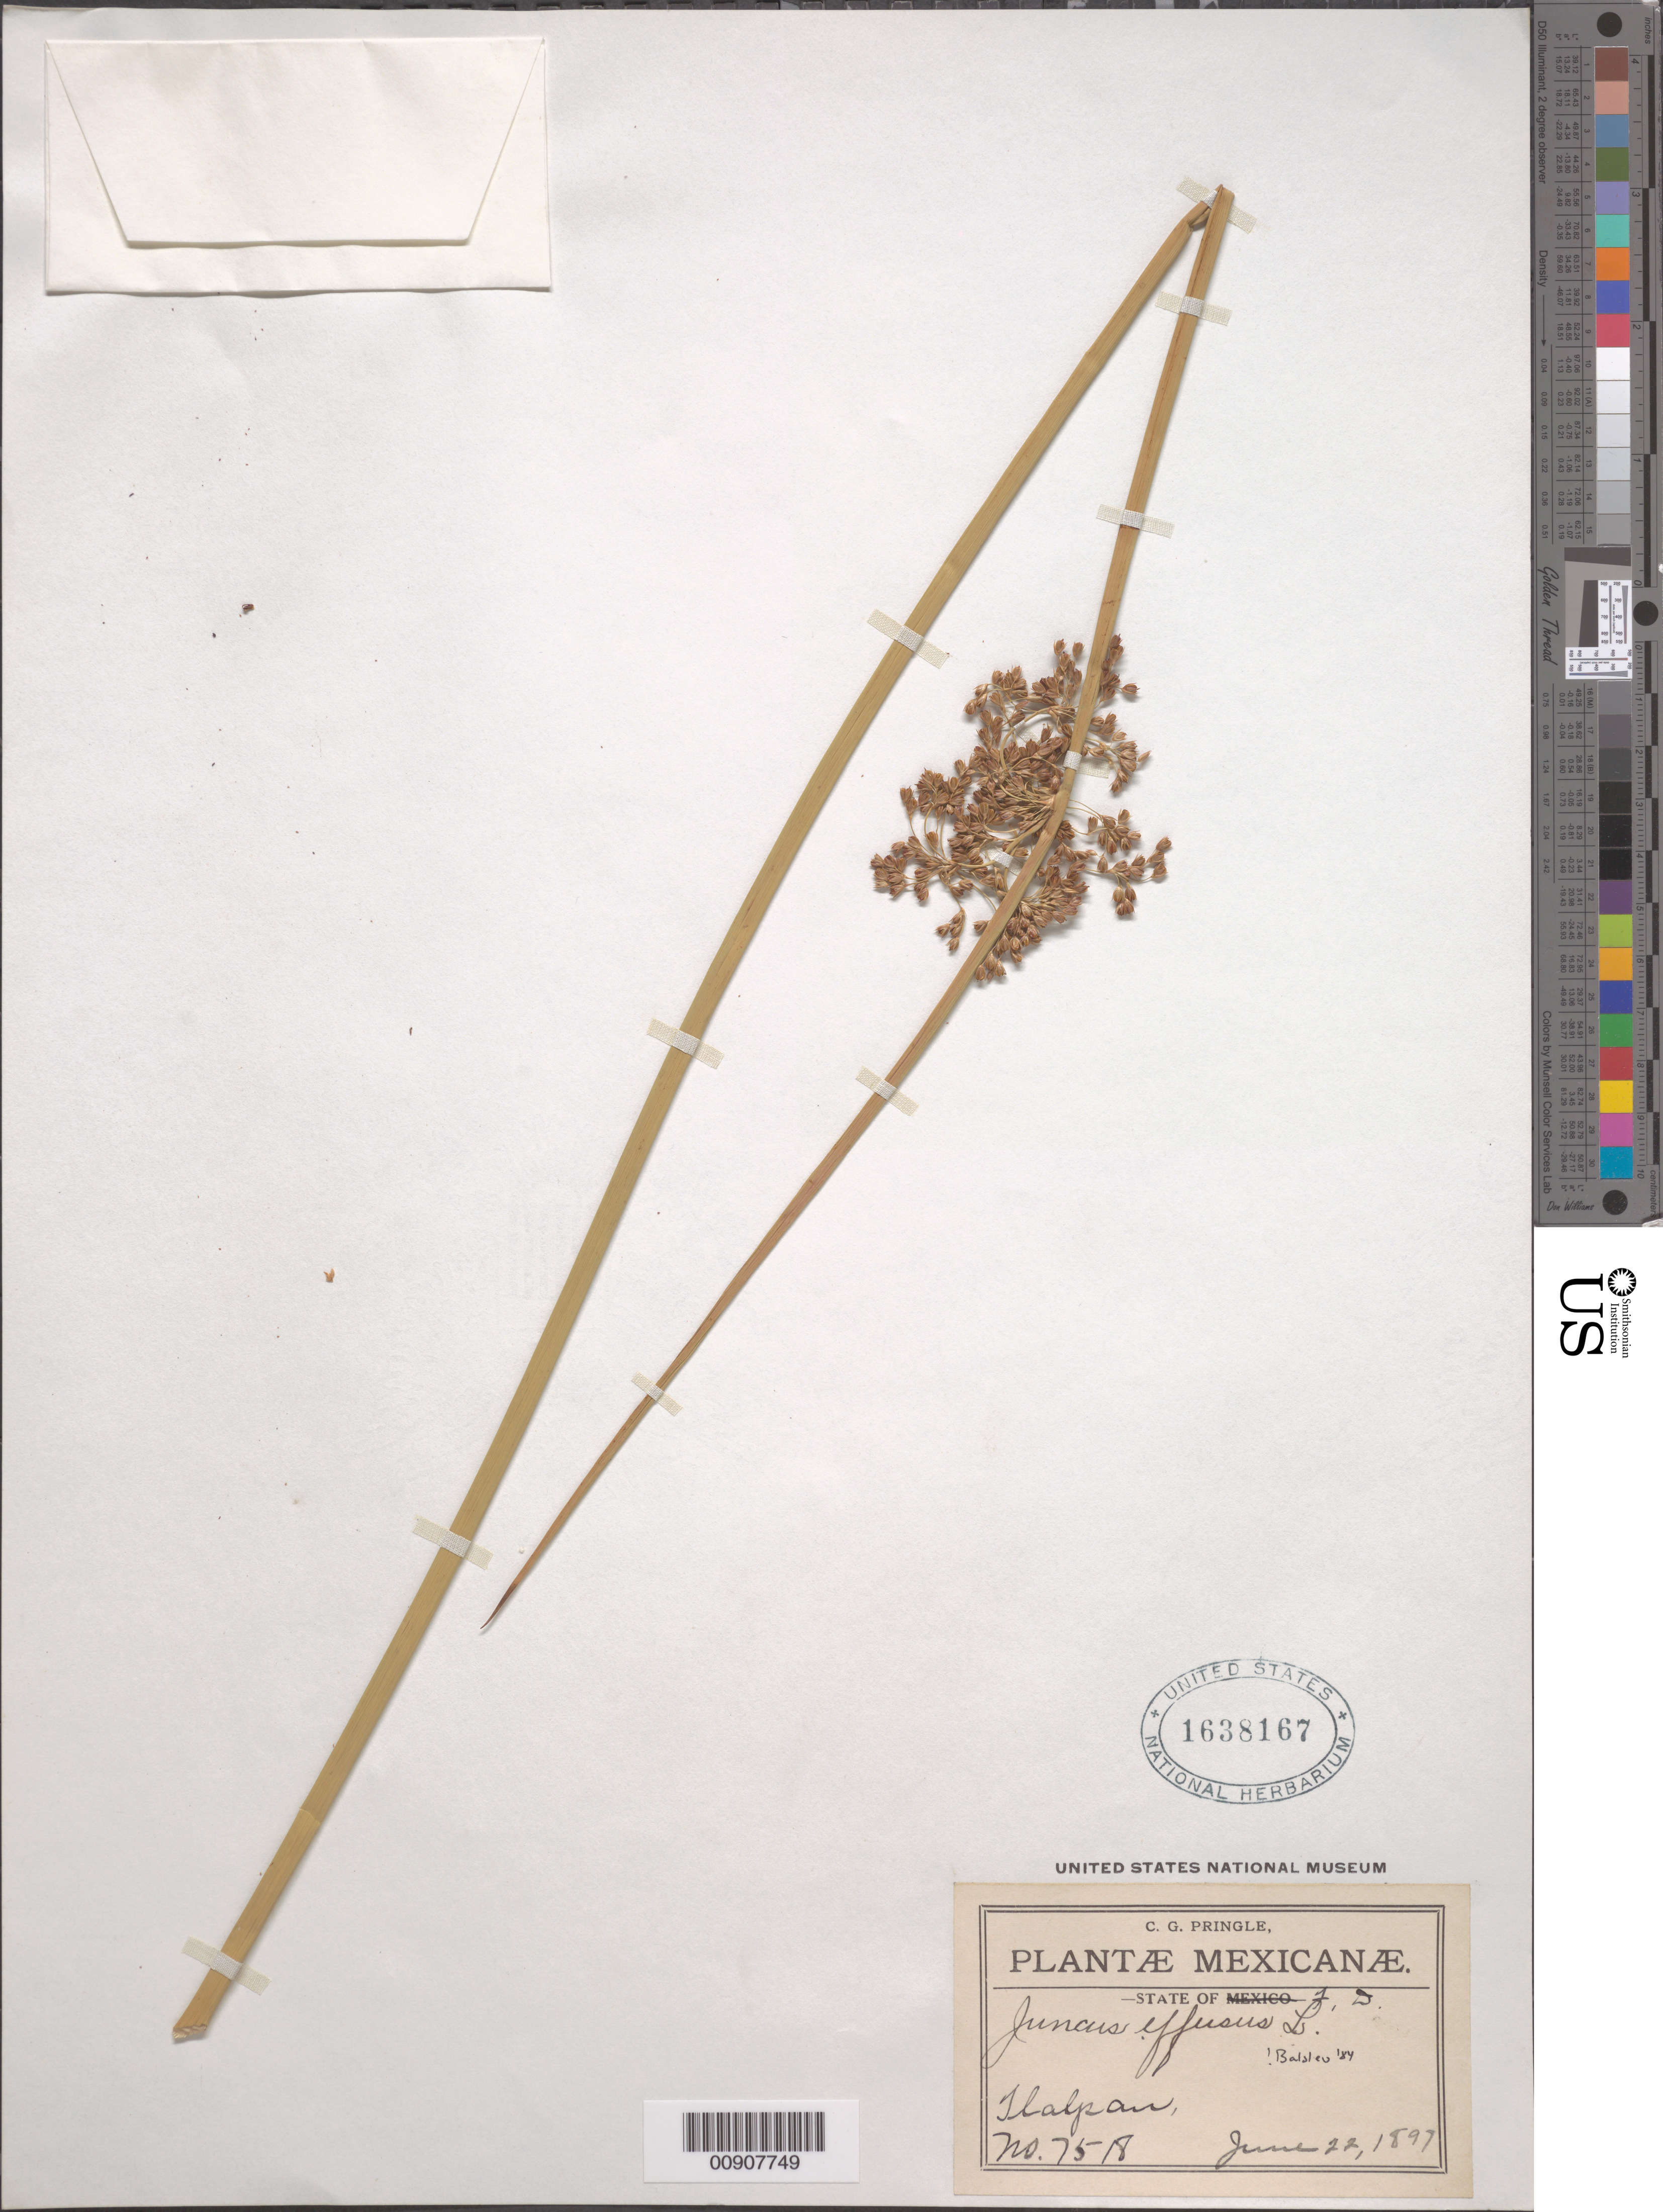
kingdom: Plantae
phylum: Tracheophyta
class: Liliopsida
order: Poales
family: Juncaceae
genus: Juncus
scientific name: Juncus effusus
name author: L.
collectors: C. G. Pringle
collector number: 7518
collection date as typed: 22 Jun 1897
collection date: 1897-06-22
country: Mexico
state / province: Distrito Federal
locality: Tlalpan, Federal District.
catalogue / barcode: US 1638167